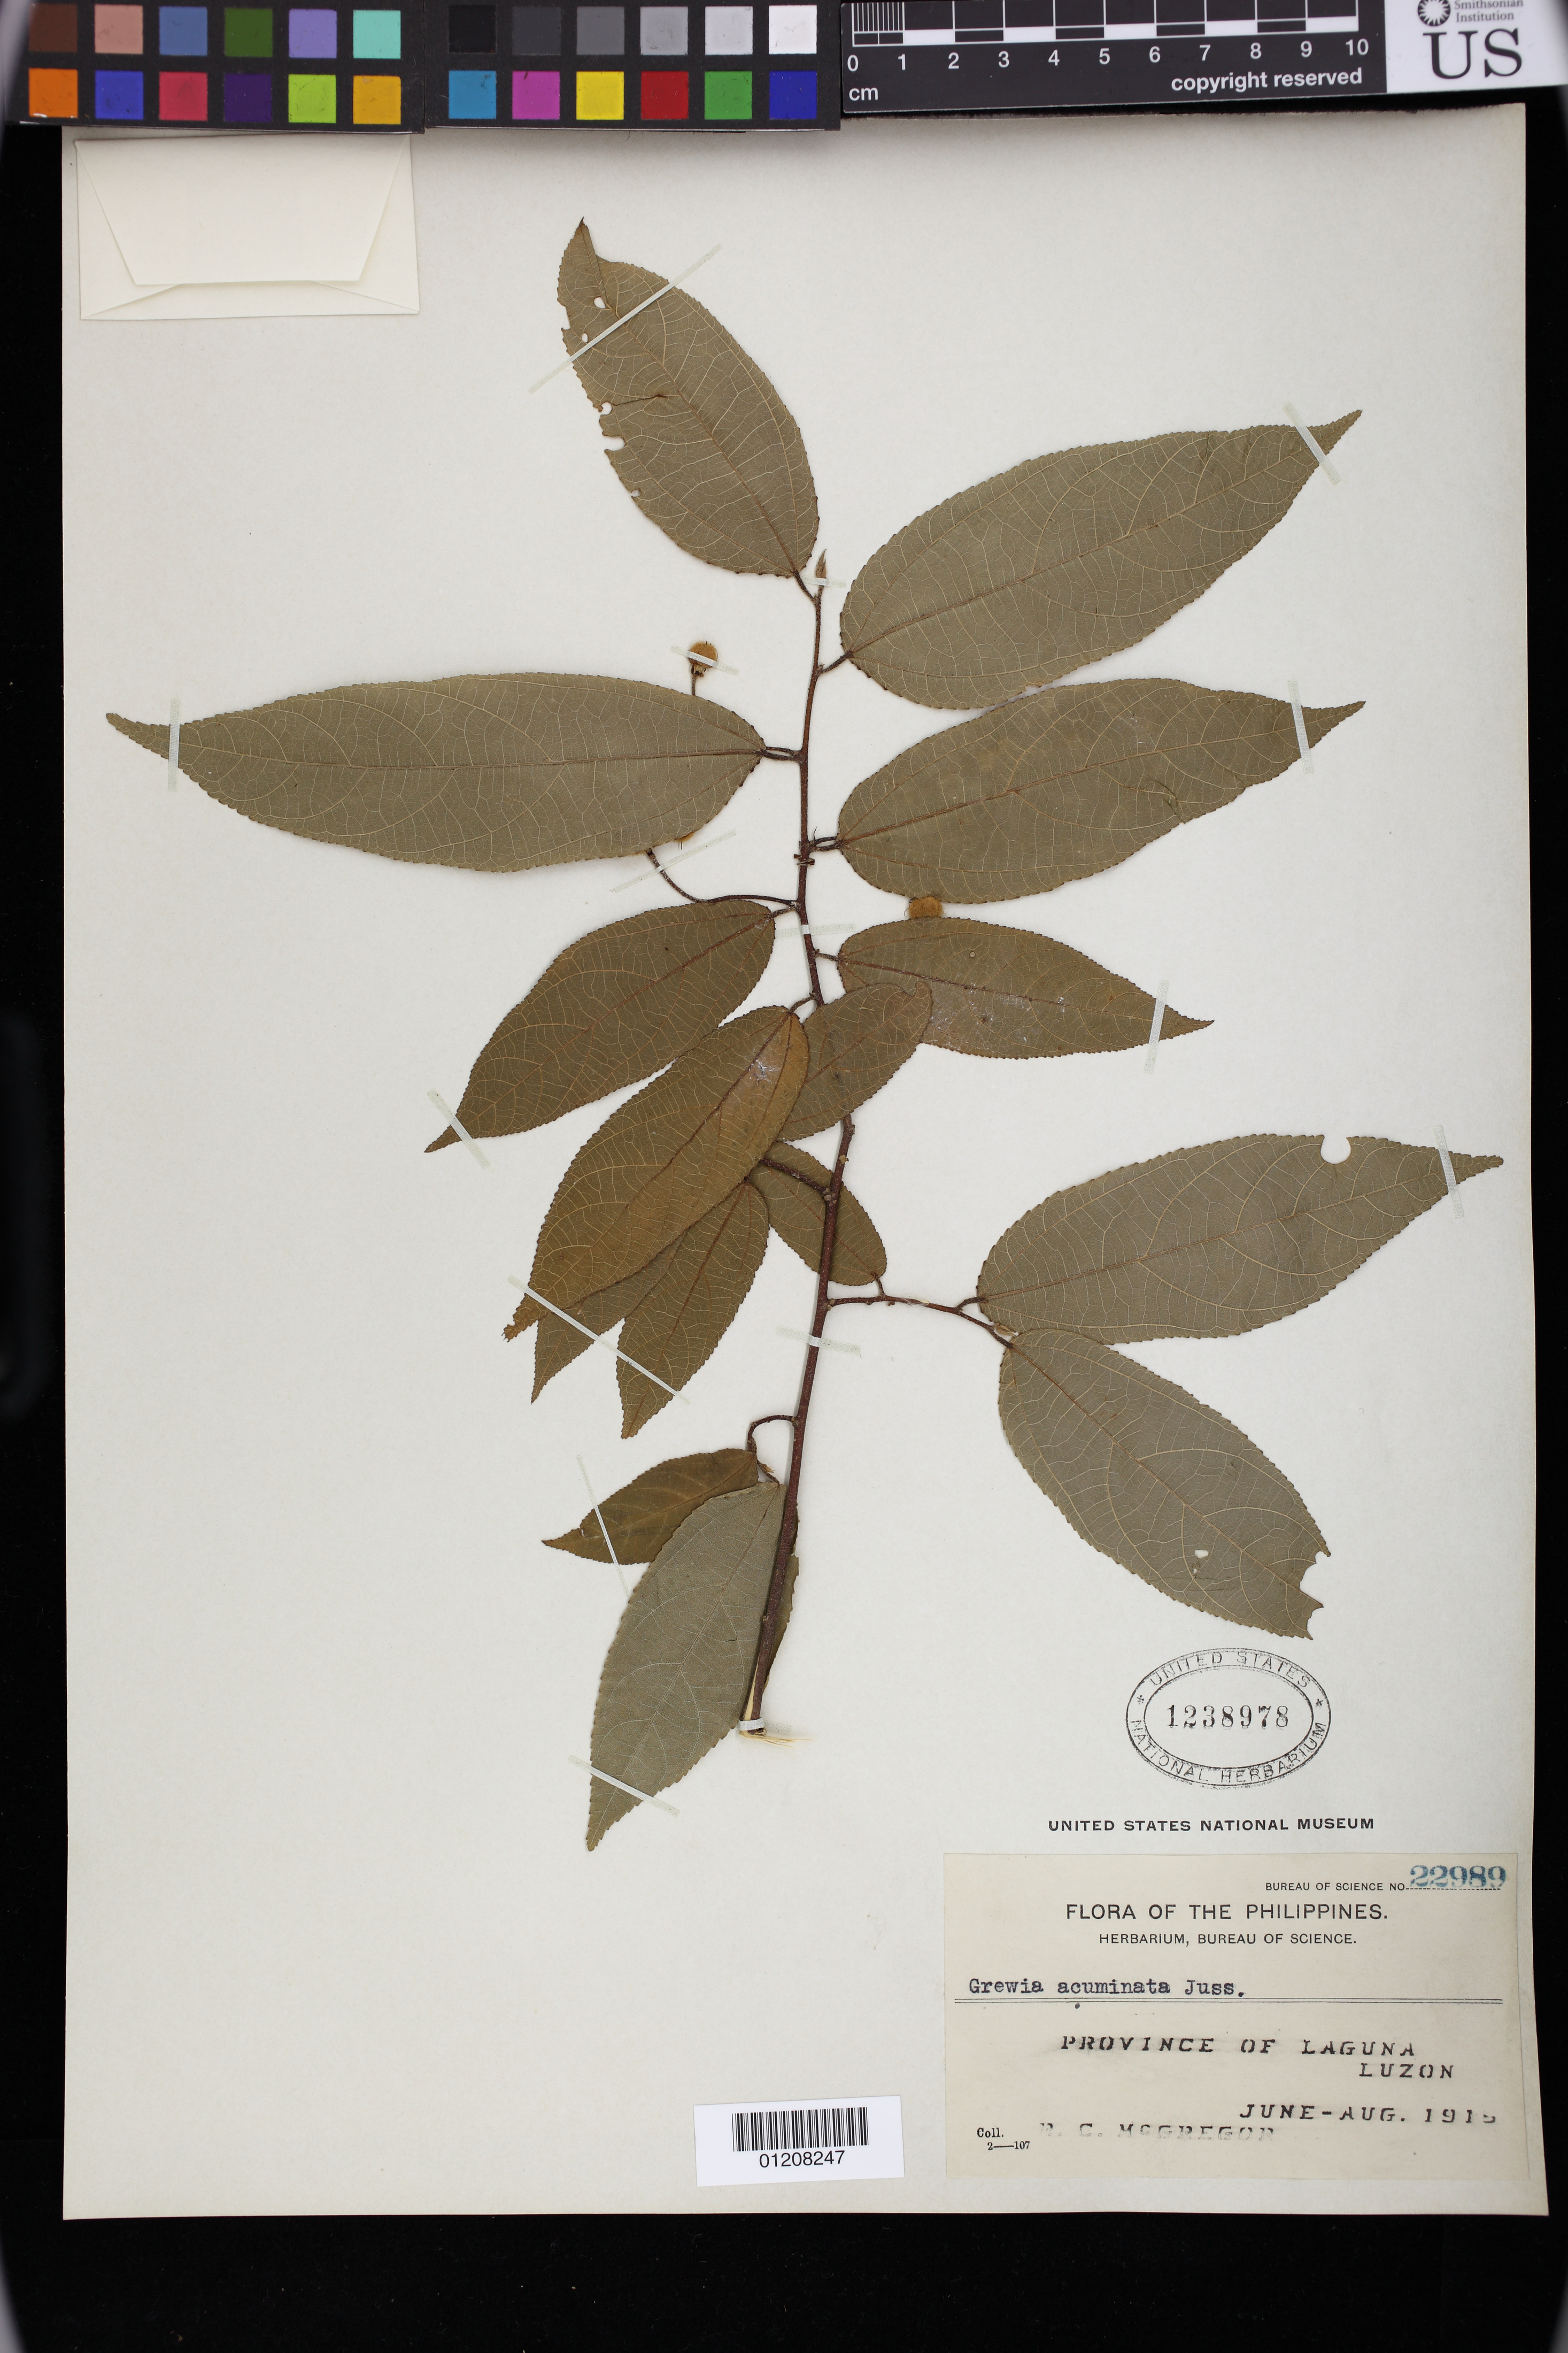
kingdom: Plantae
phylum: Tracheophyta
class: Magnoliopsida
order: Malvales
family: Malvaceae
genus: Grewia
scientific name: Grewia acuminata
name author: Juss.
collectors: R. C. McGregor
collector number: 2-107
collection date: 1919-06-01/1919-08-31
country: Philippines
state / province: Calabarzon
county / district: Laguna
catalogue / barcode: US 1238978